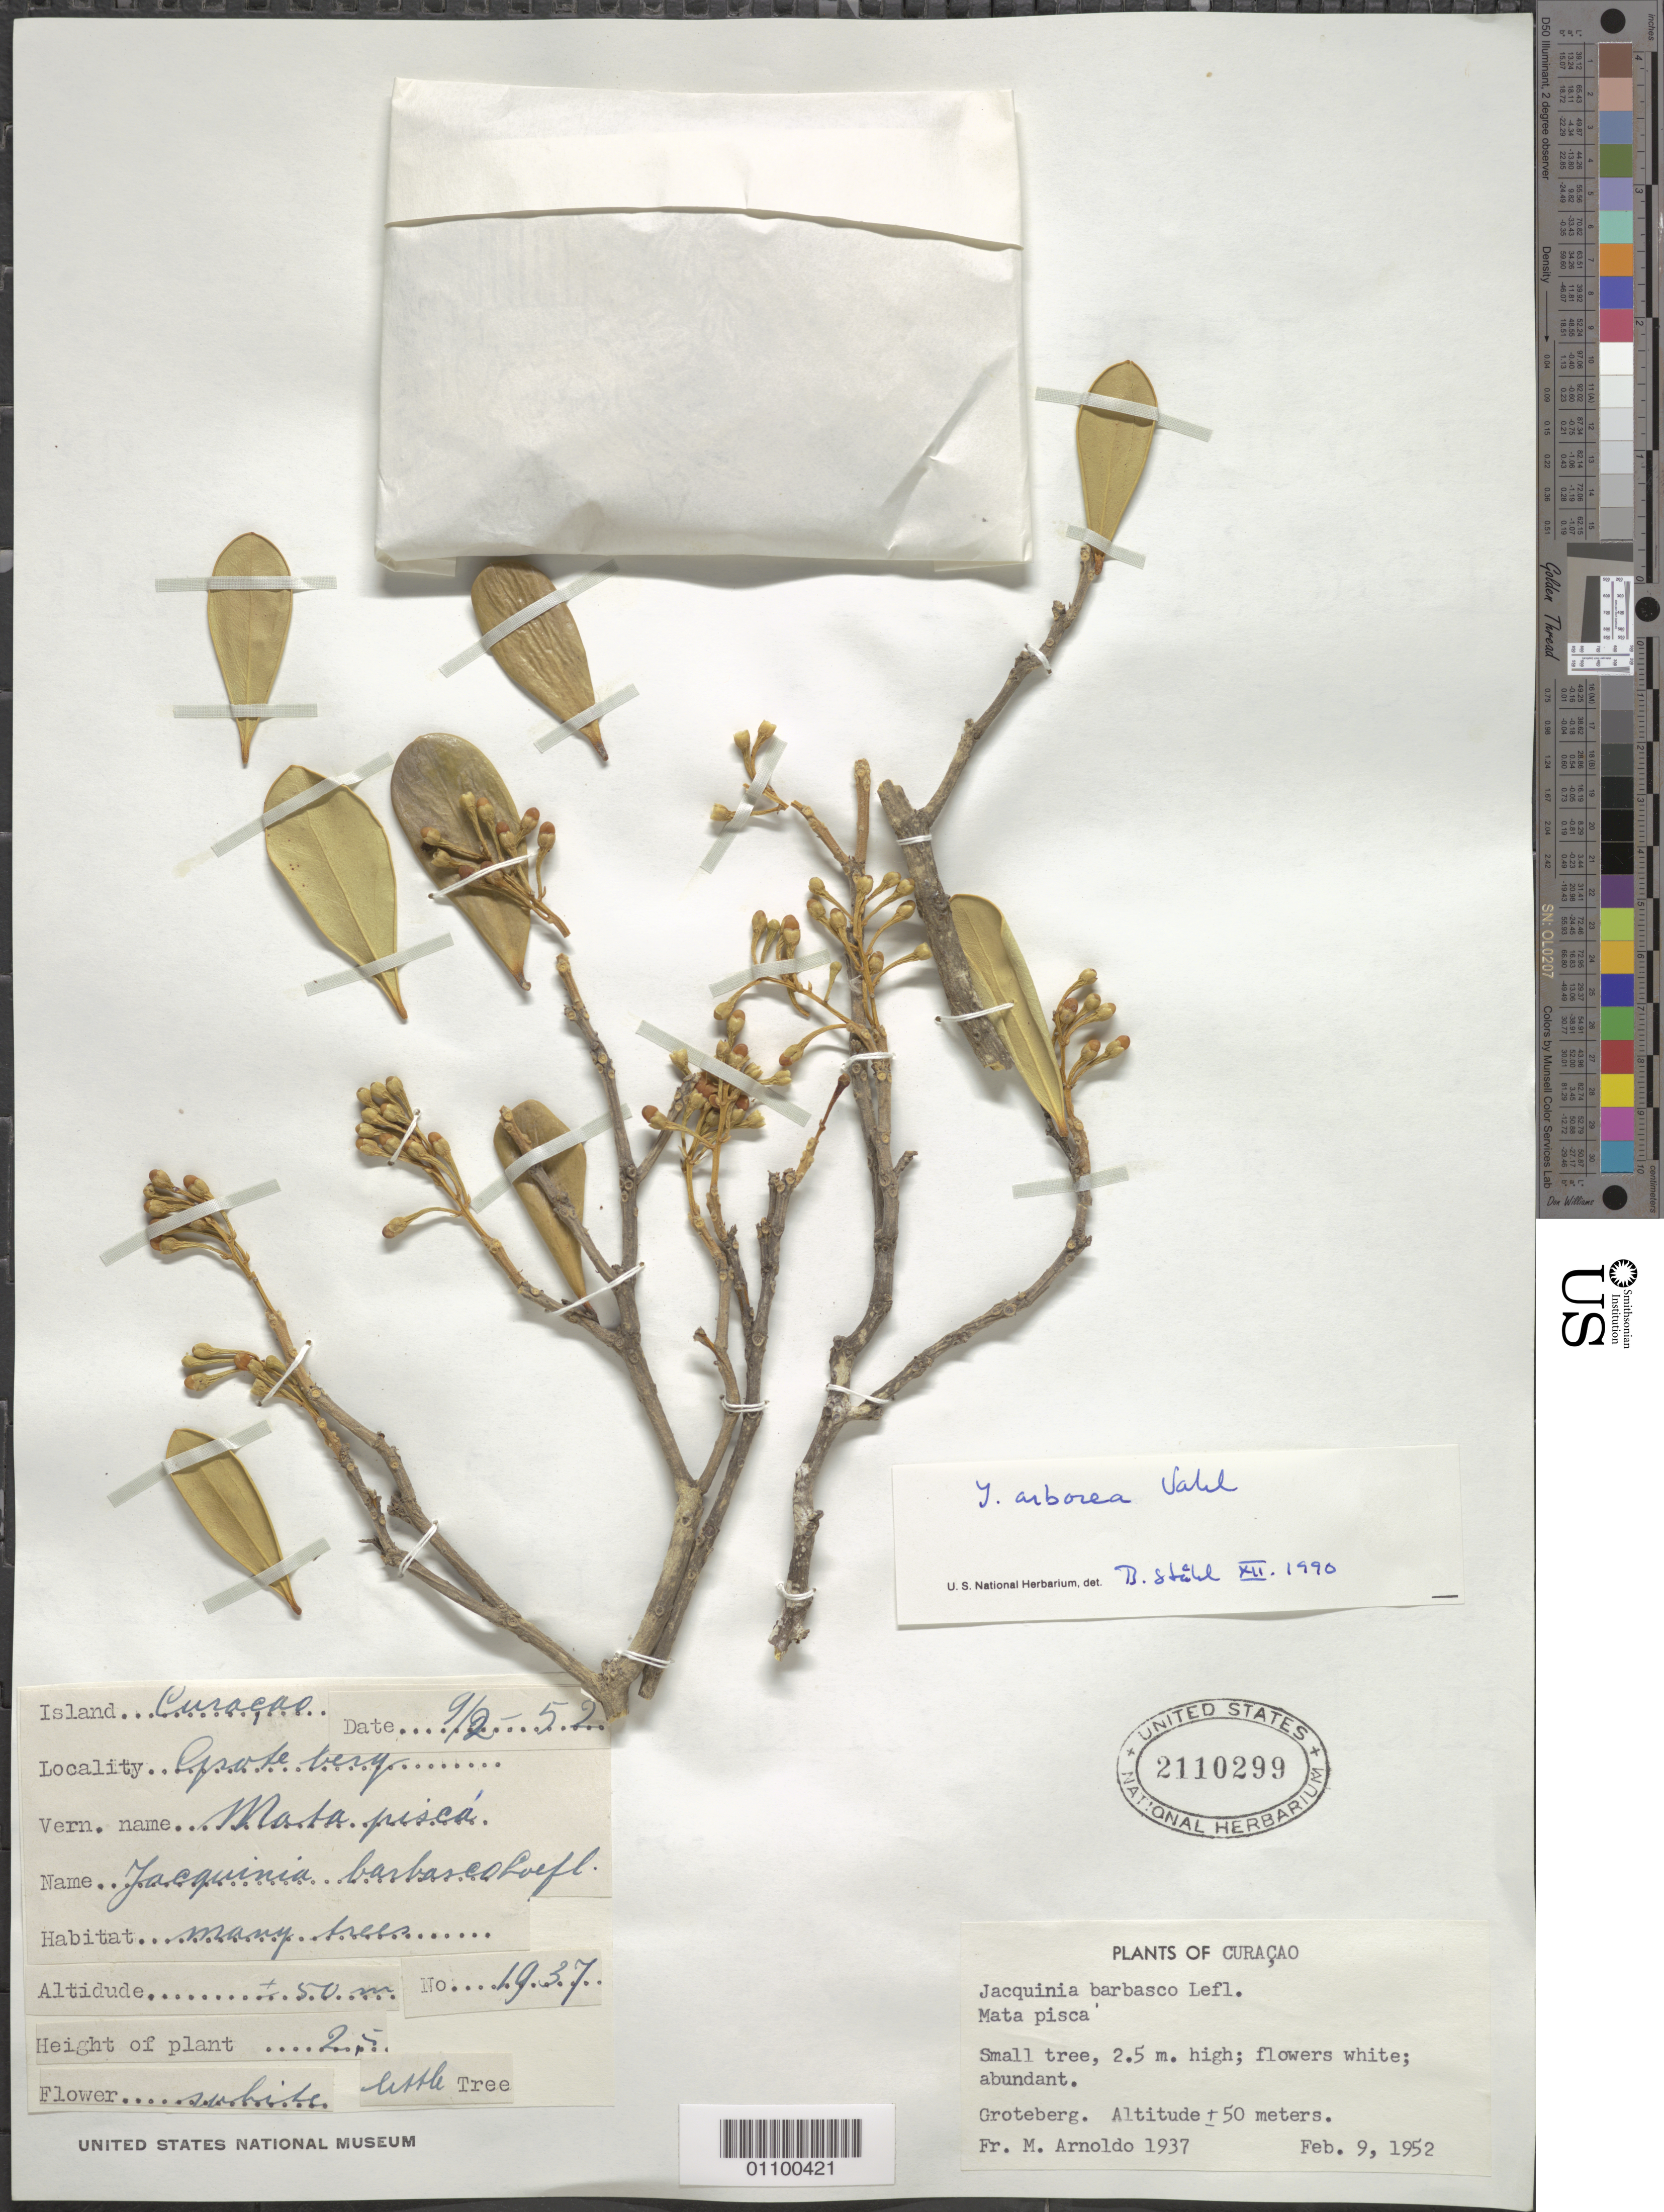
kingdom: Plantae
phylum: Tracheophyta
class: Magnoliopsida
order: Ericales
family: Primulaceae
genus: Jacquinia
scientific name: Jacquinia arborea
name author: Vahl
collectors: N. Arnoldo-Broeders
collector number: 1937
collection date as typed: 09 Feb 1952 or 02 Sep 1952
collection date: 1952-02-09 or 1952-09-02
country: Curaçao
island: Curaçao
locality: Groteberg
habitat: Habitat: many trees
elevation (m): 50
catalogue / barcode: US 2110299